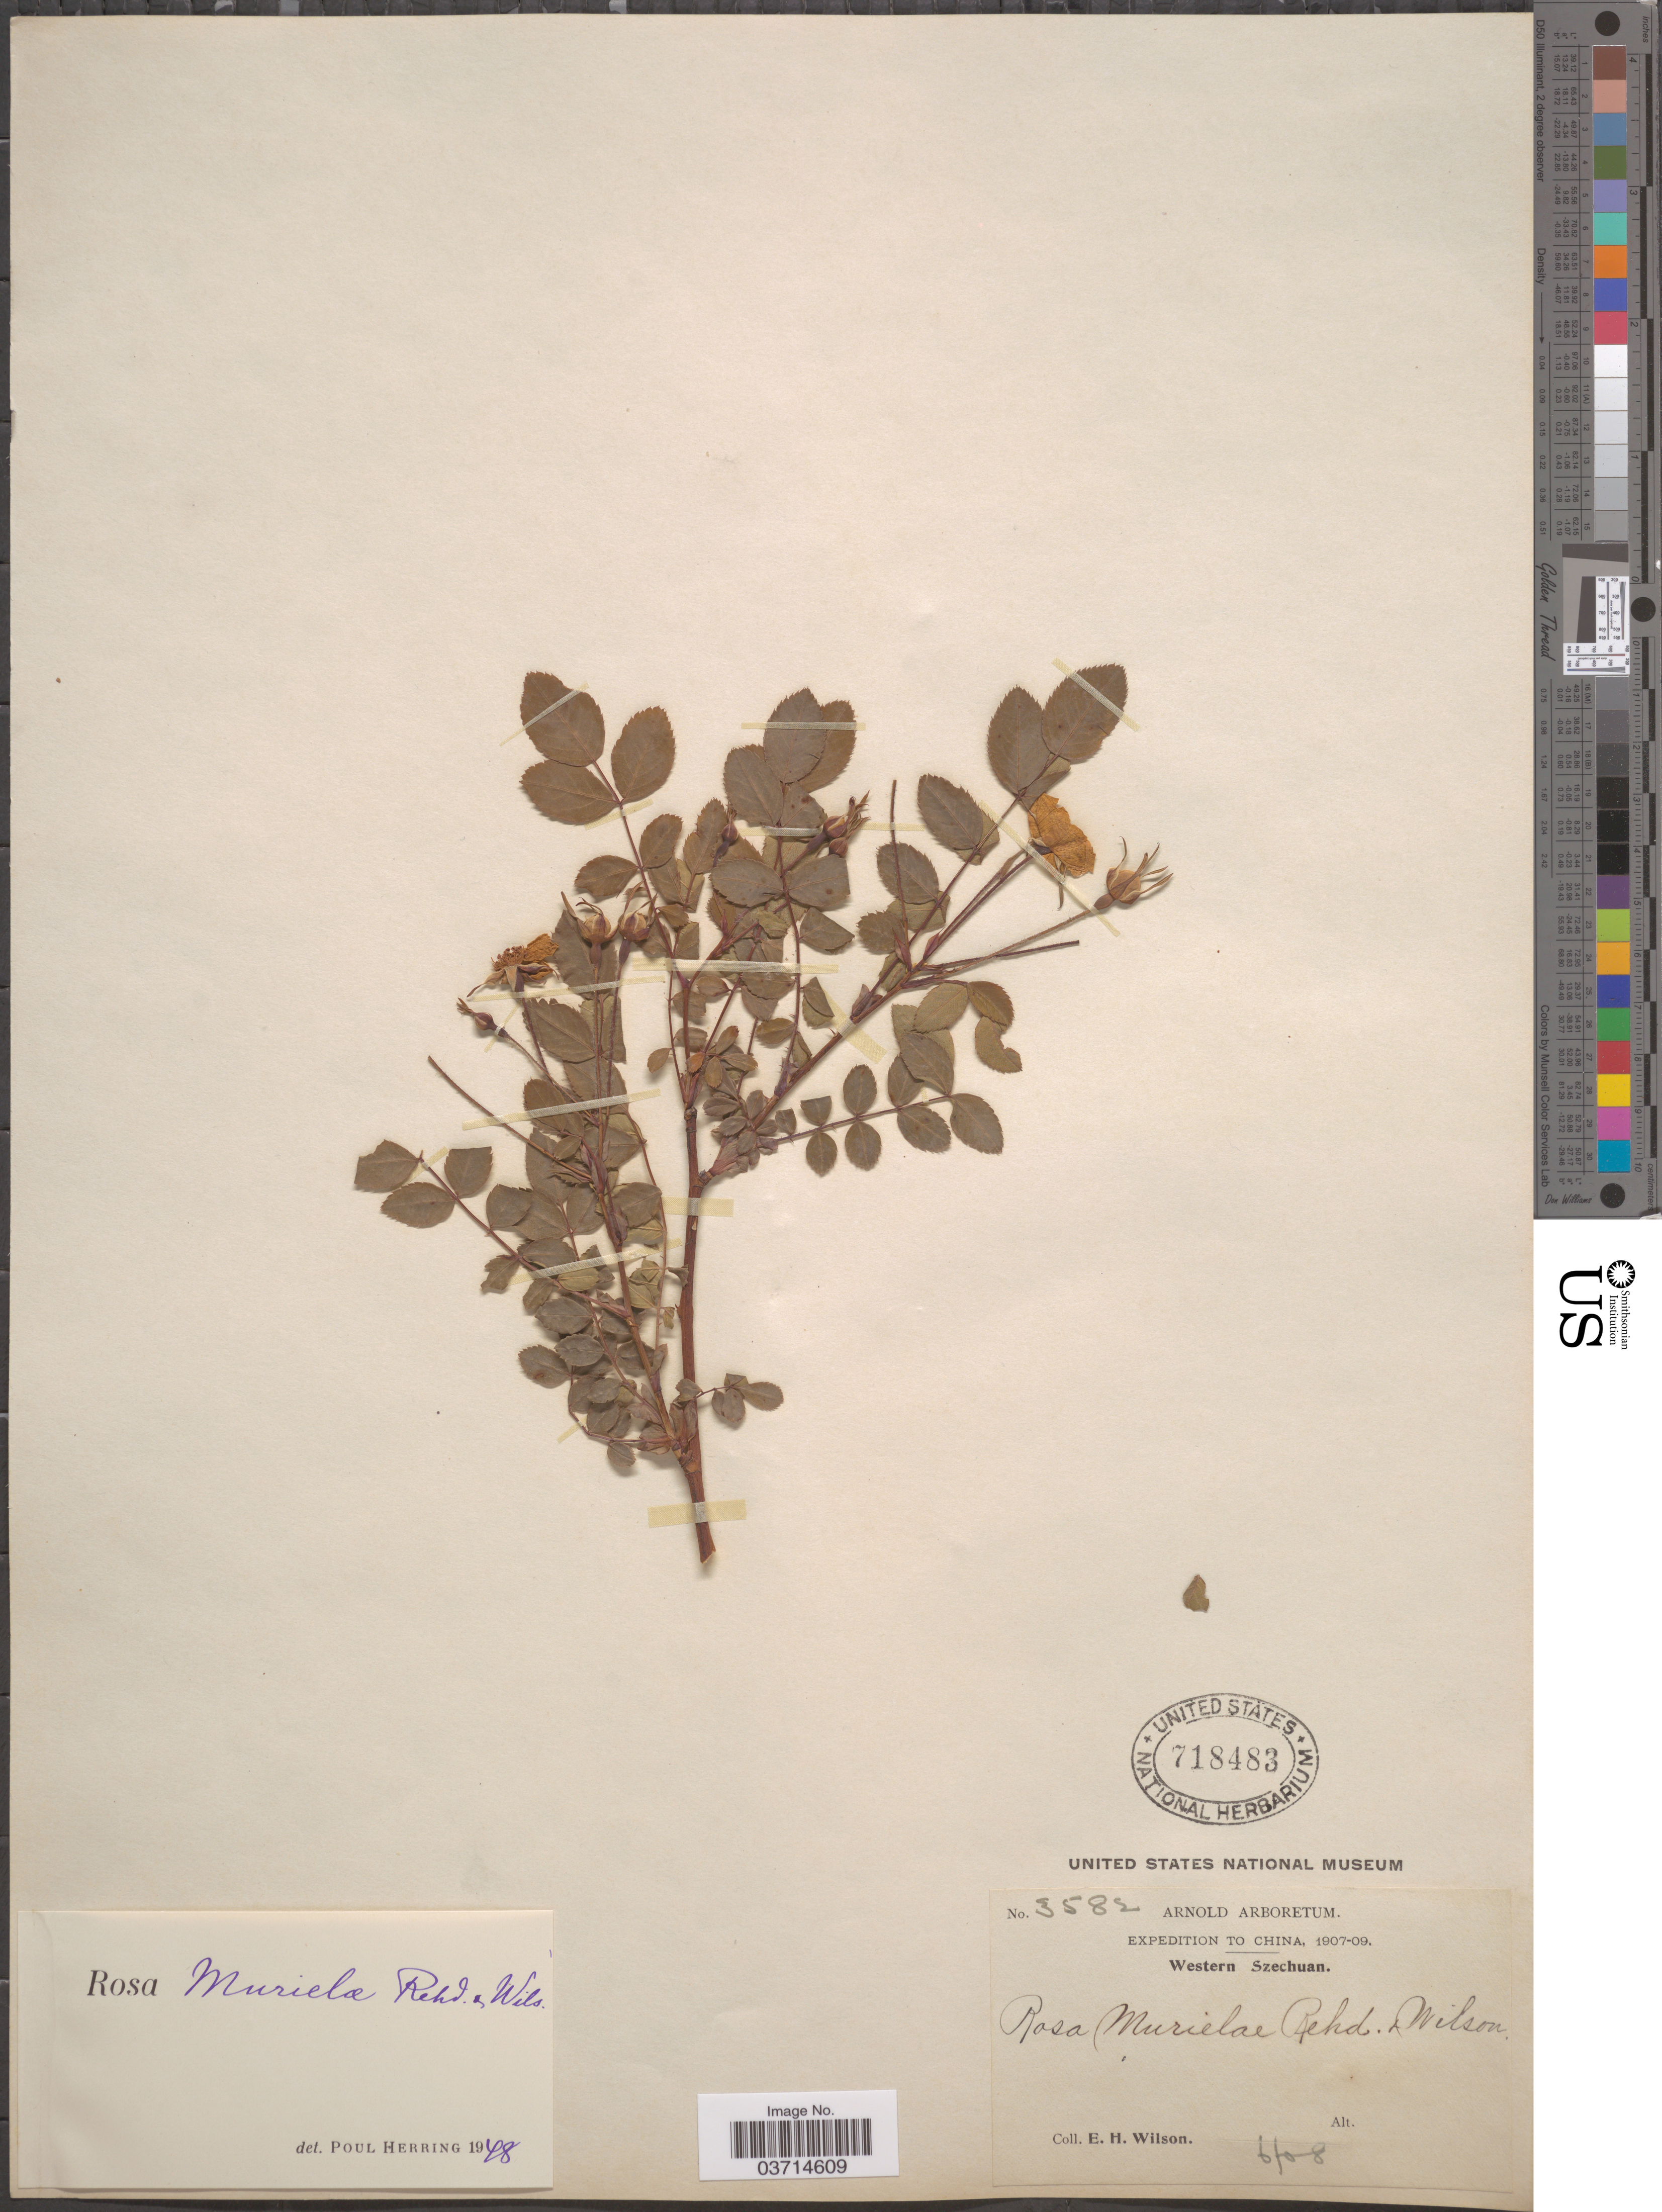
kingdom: Plantae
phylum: Tracheophyta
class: Magnoliopsida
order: Rosales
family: Rosaceae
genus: Rosa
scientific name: Rosa murielae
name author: Rehder & E.H. Wilson in Sarg.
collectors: E. Wilson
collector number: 3582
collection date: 1908-06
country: China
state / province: Sichuan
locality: Western Szechuan.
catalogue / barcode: US 718483